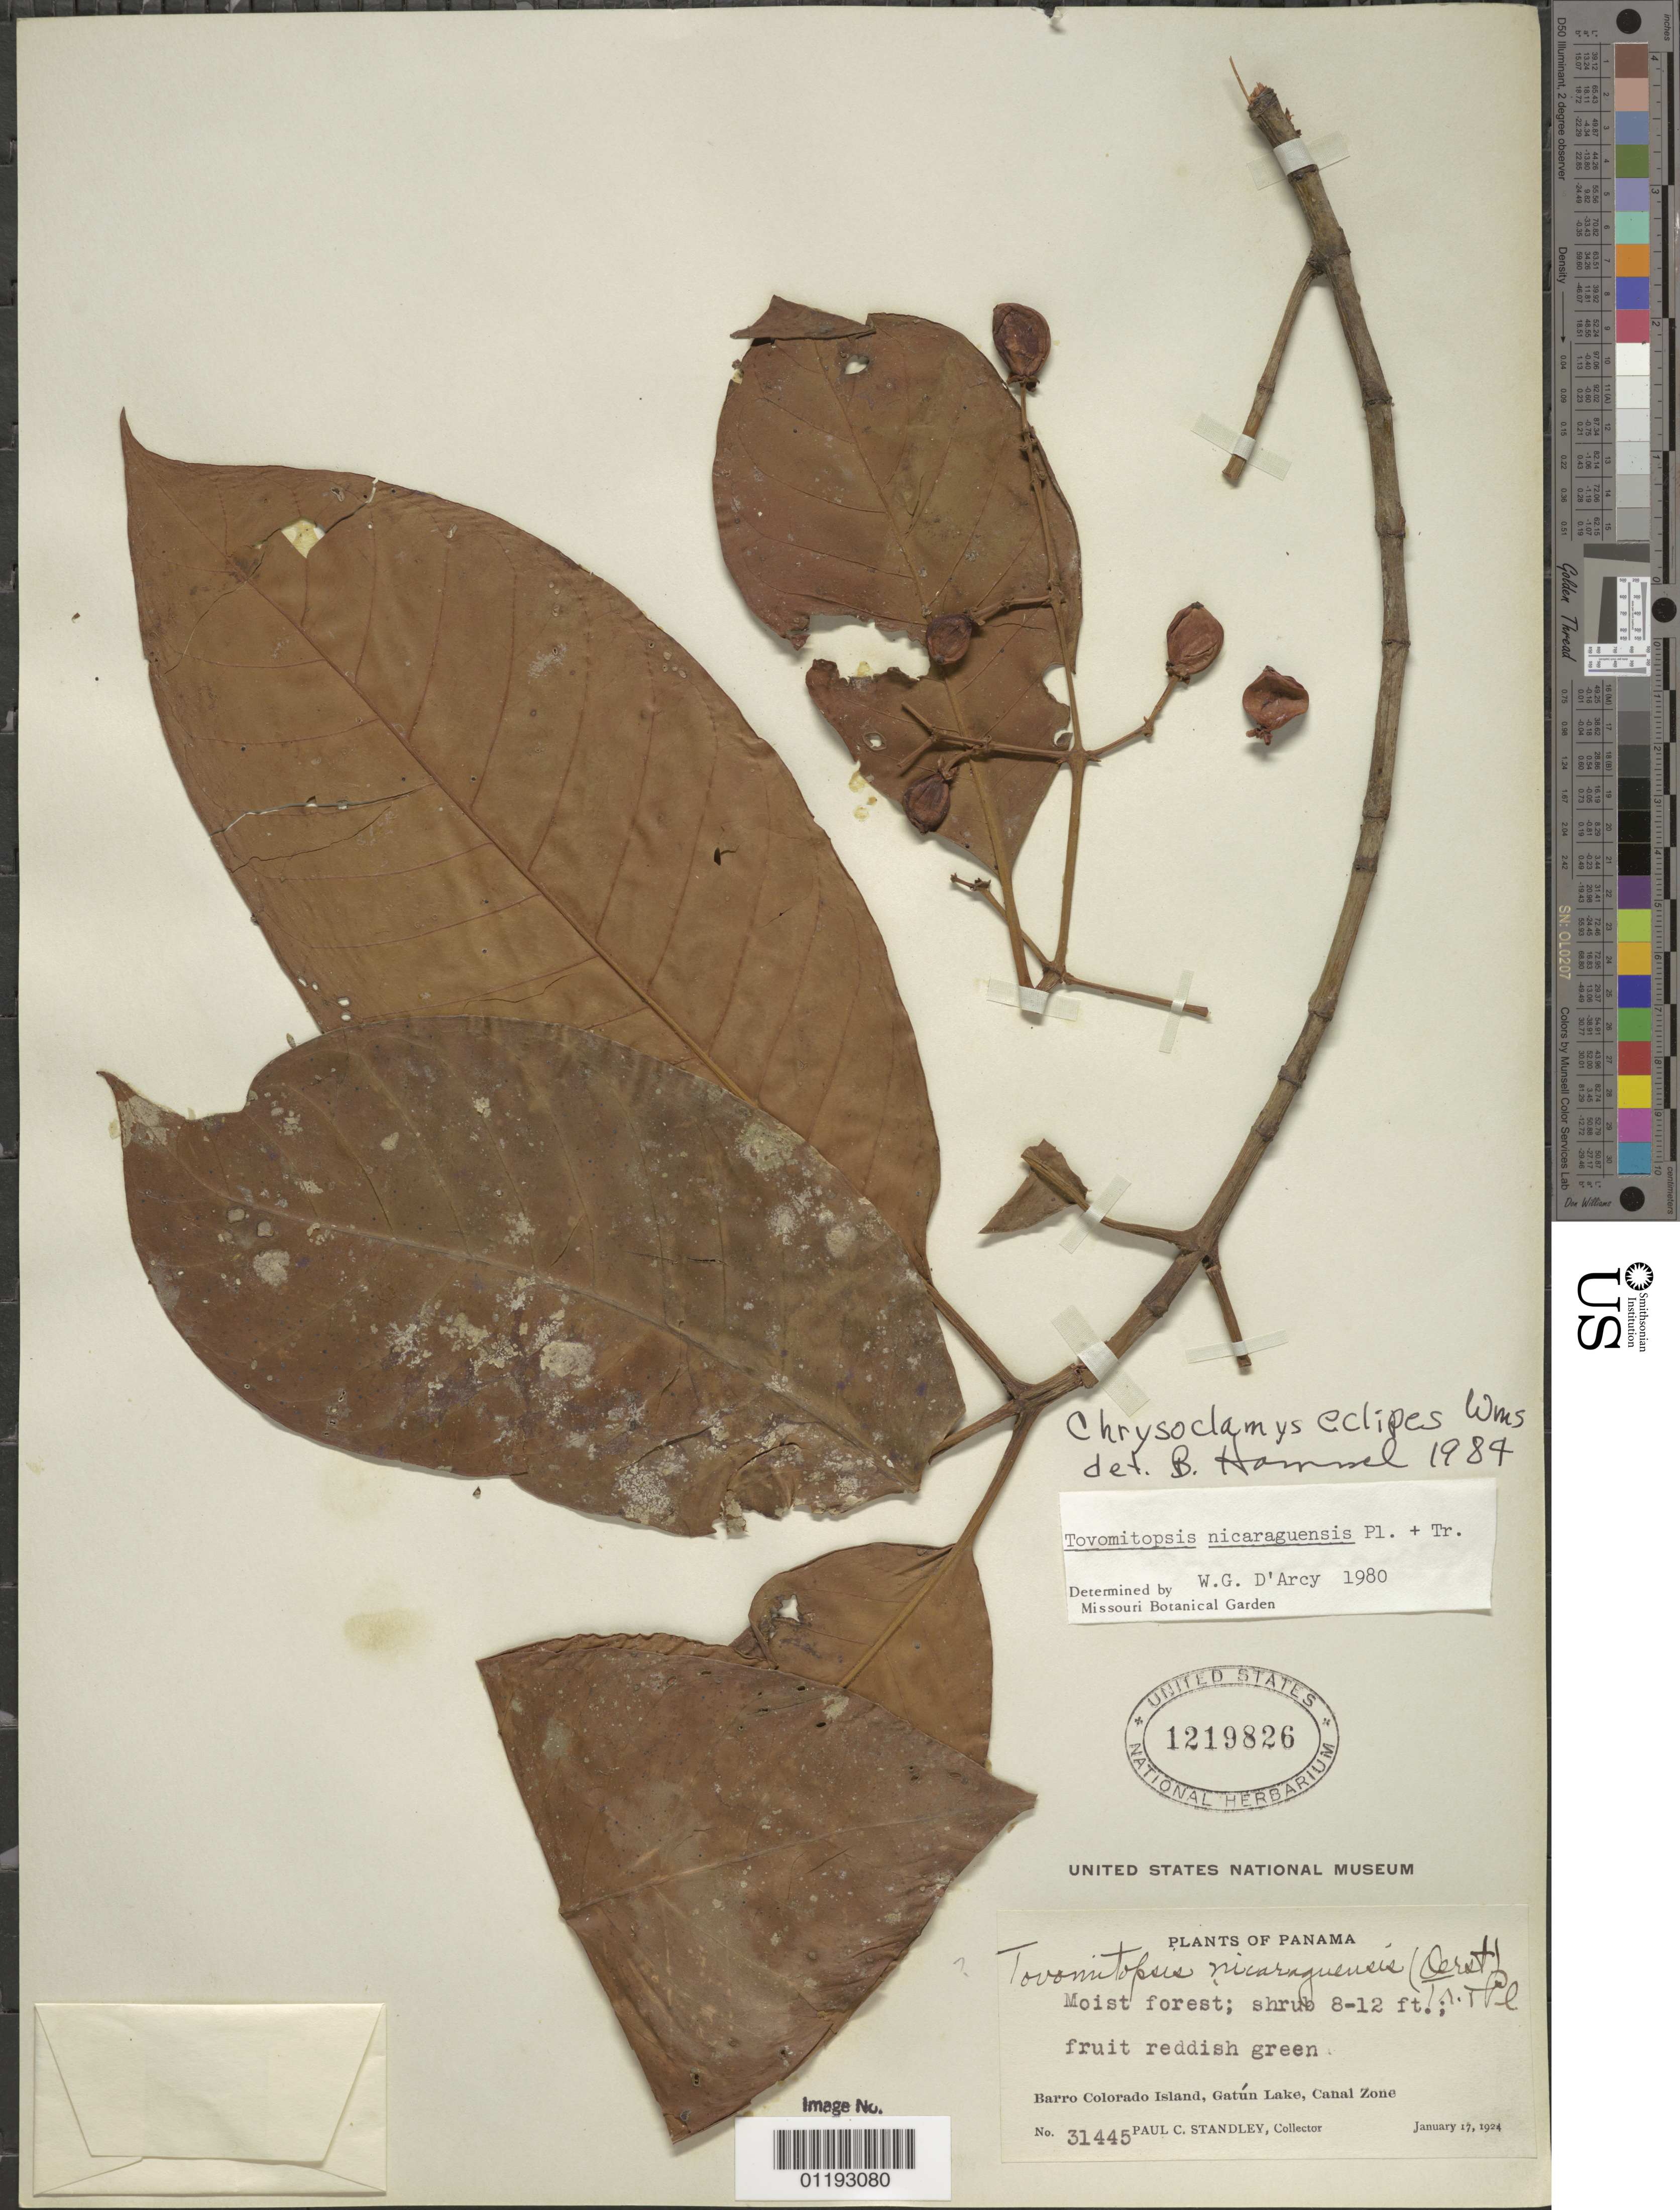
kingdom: Plantae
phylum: Tracheophyta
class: Magnoliopsida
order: Malpighiales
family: Clusiaceae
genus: Chrysochlamys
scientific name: Chrysochlamys eclipes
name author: L.O. Williams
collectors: P. C. Standley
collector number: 31445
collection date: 1824-01-17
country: Panama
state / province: Panamá Oeste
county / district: Canal Zone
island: Barro Colorado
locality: Barro Colorado Island, Gatun Lake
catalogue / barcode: US 1219826